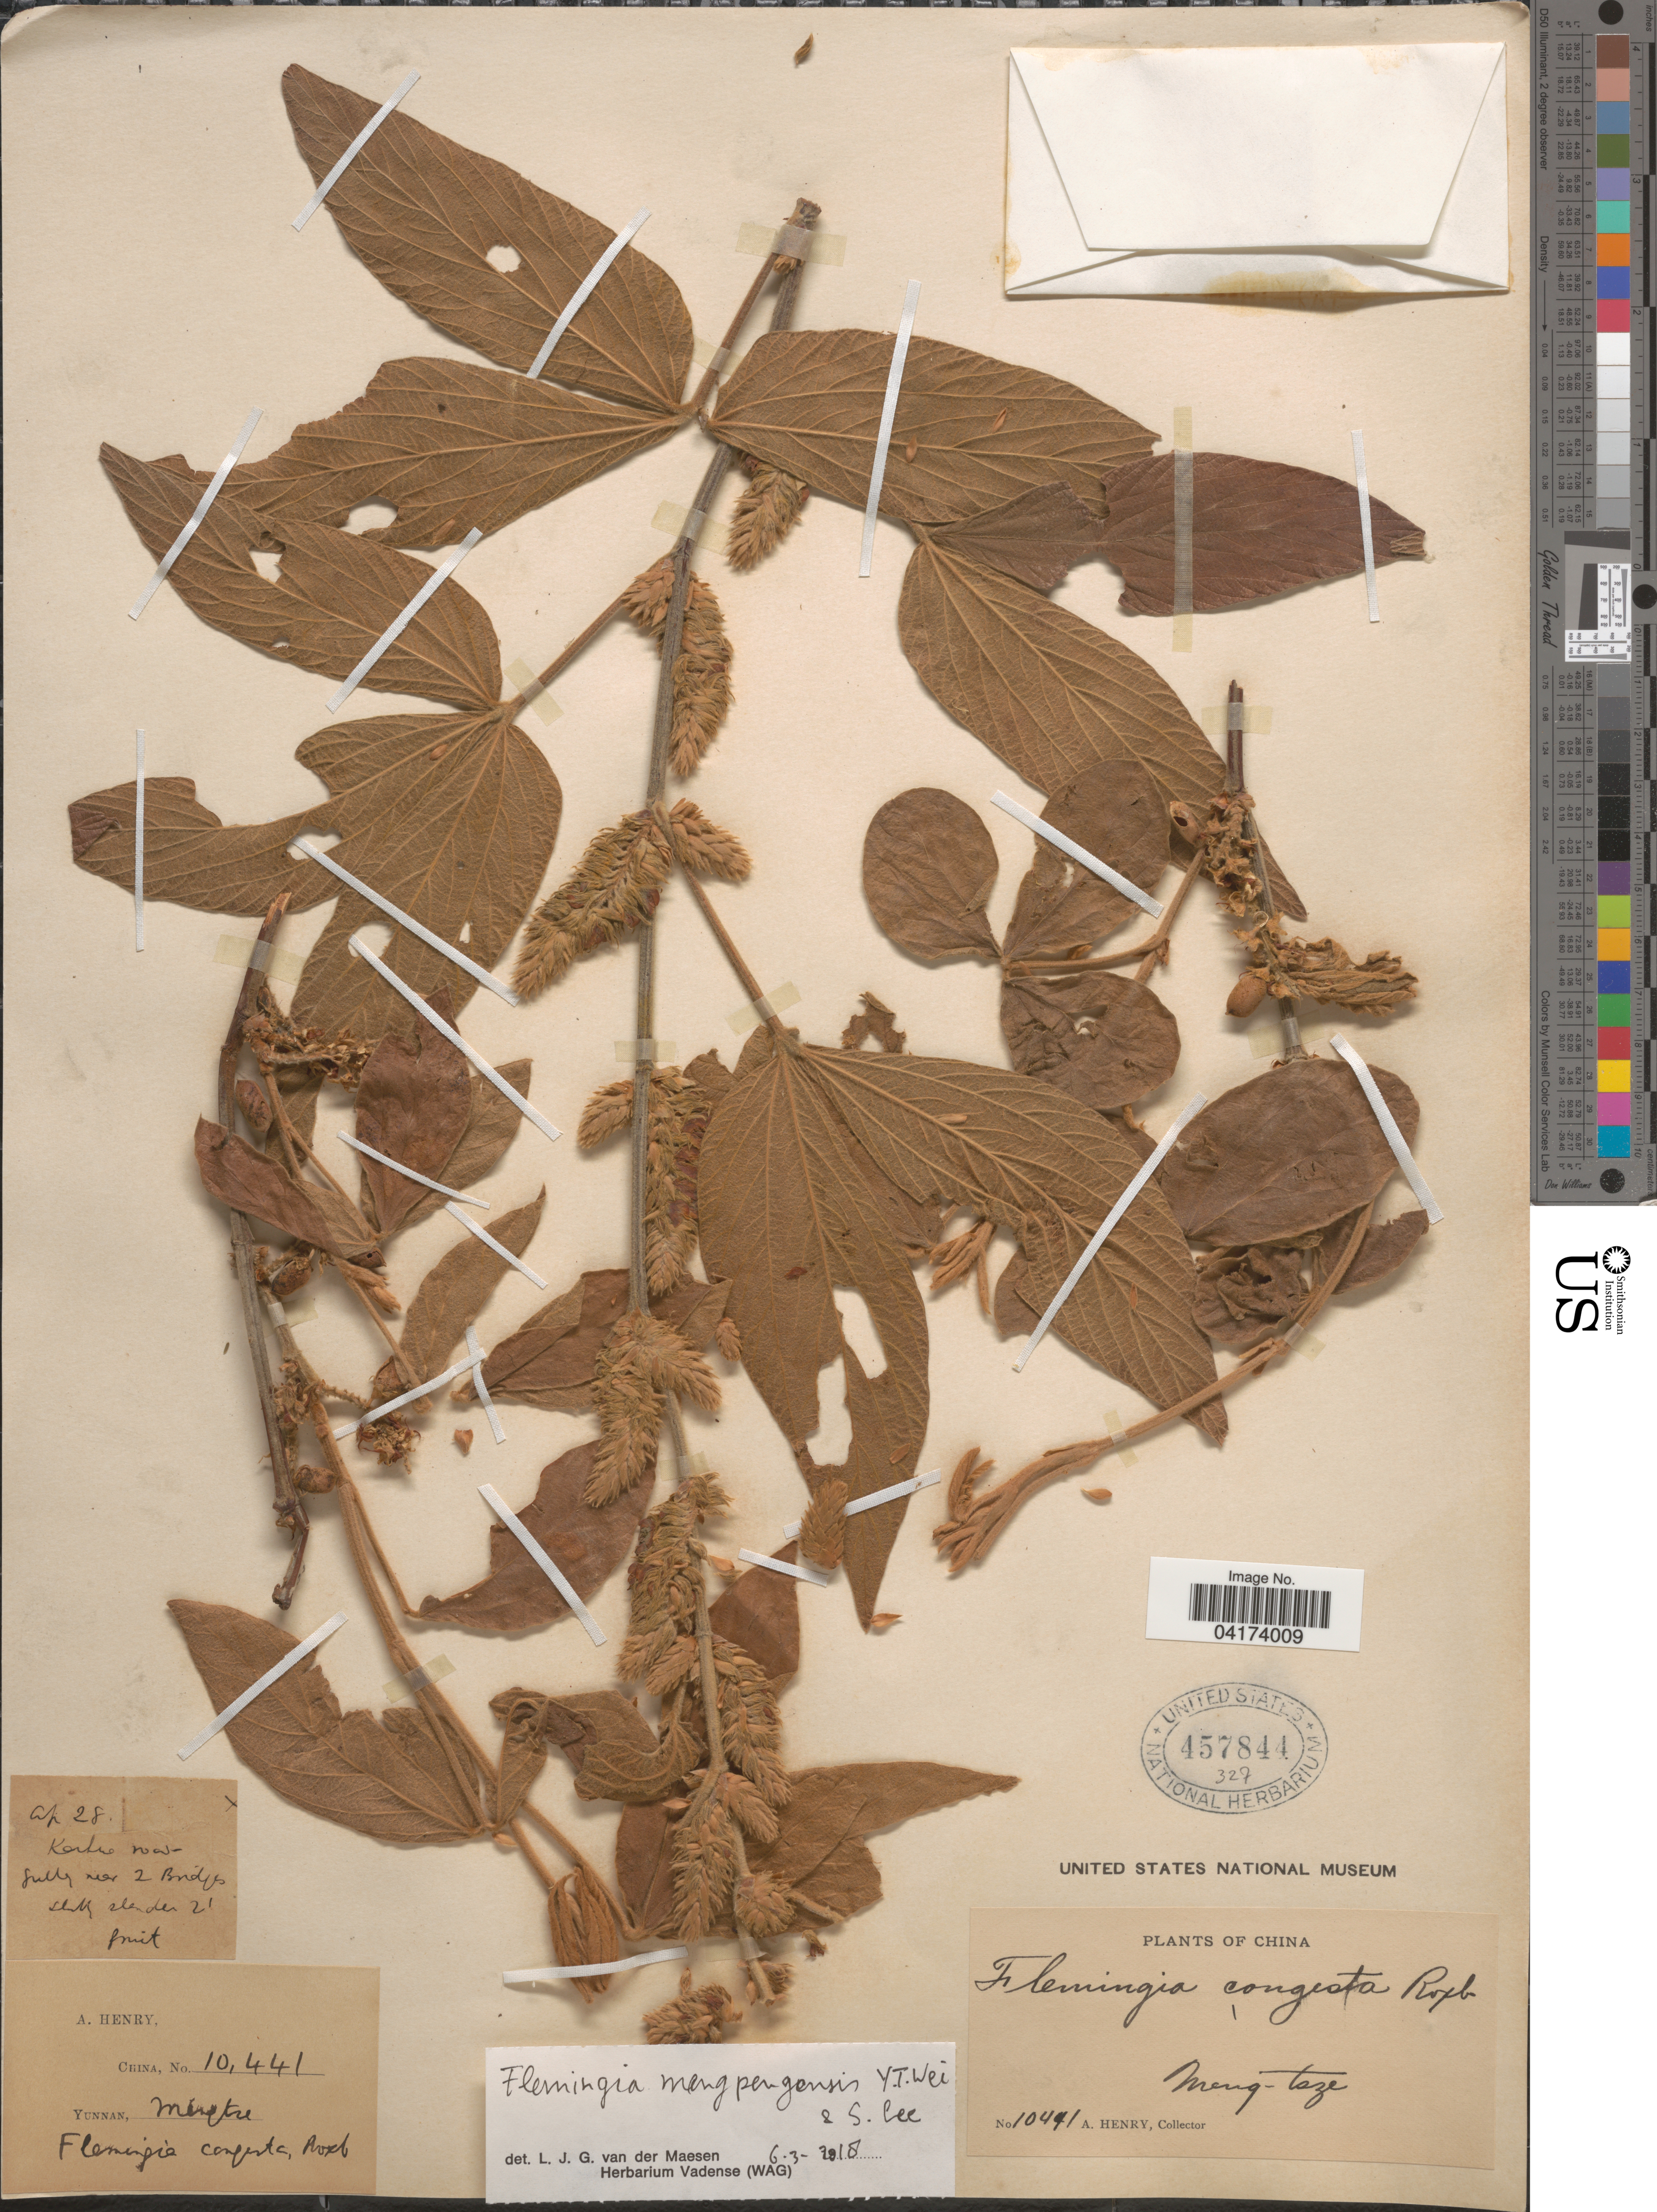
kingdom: Plantae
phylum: Tracheophyta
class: Magnoliopsida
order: Fabales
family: Fabaceae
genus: Flemingia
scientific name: Flemingia mengpengensis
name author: Y.T. Wei & S.K. Lee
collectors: A. Henry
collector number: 10441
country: China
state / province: Yunnan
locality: Meng-taze. Korlie near gully near 2 Bridges. [interpreted]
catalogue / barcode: US 457844